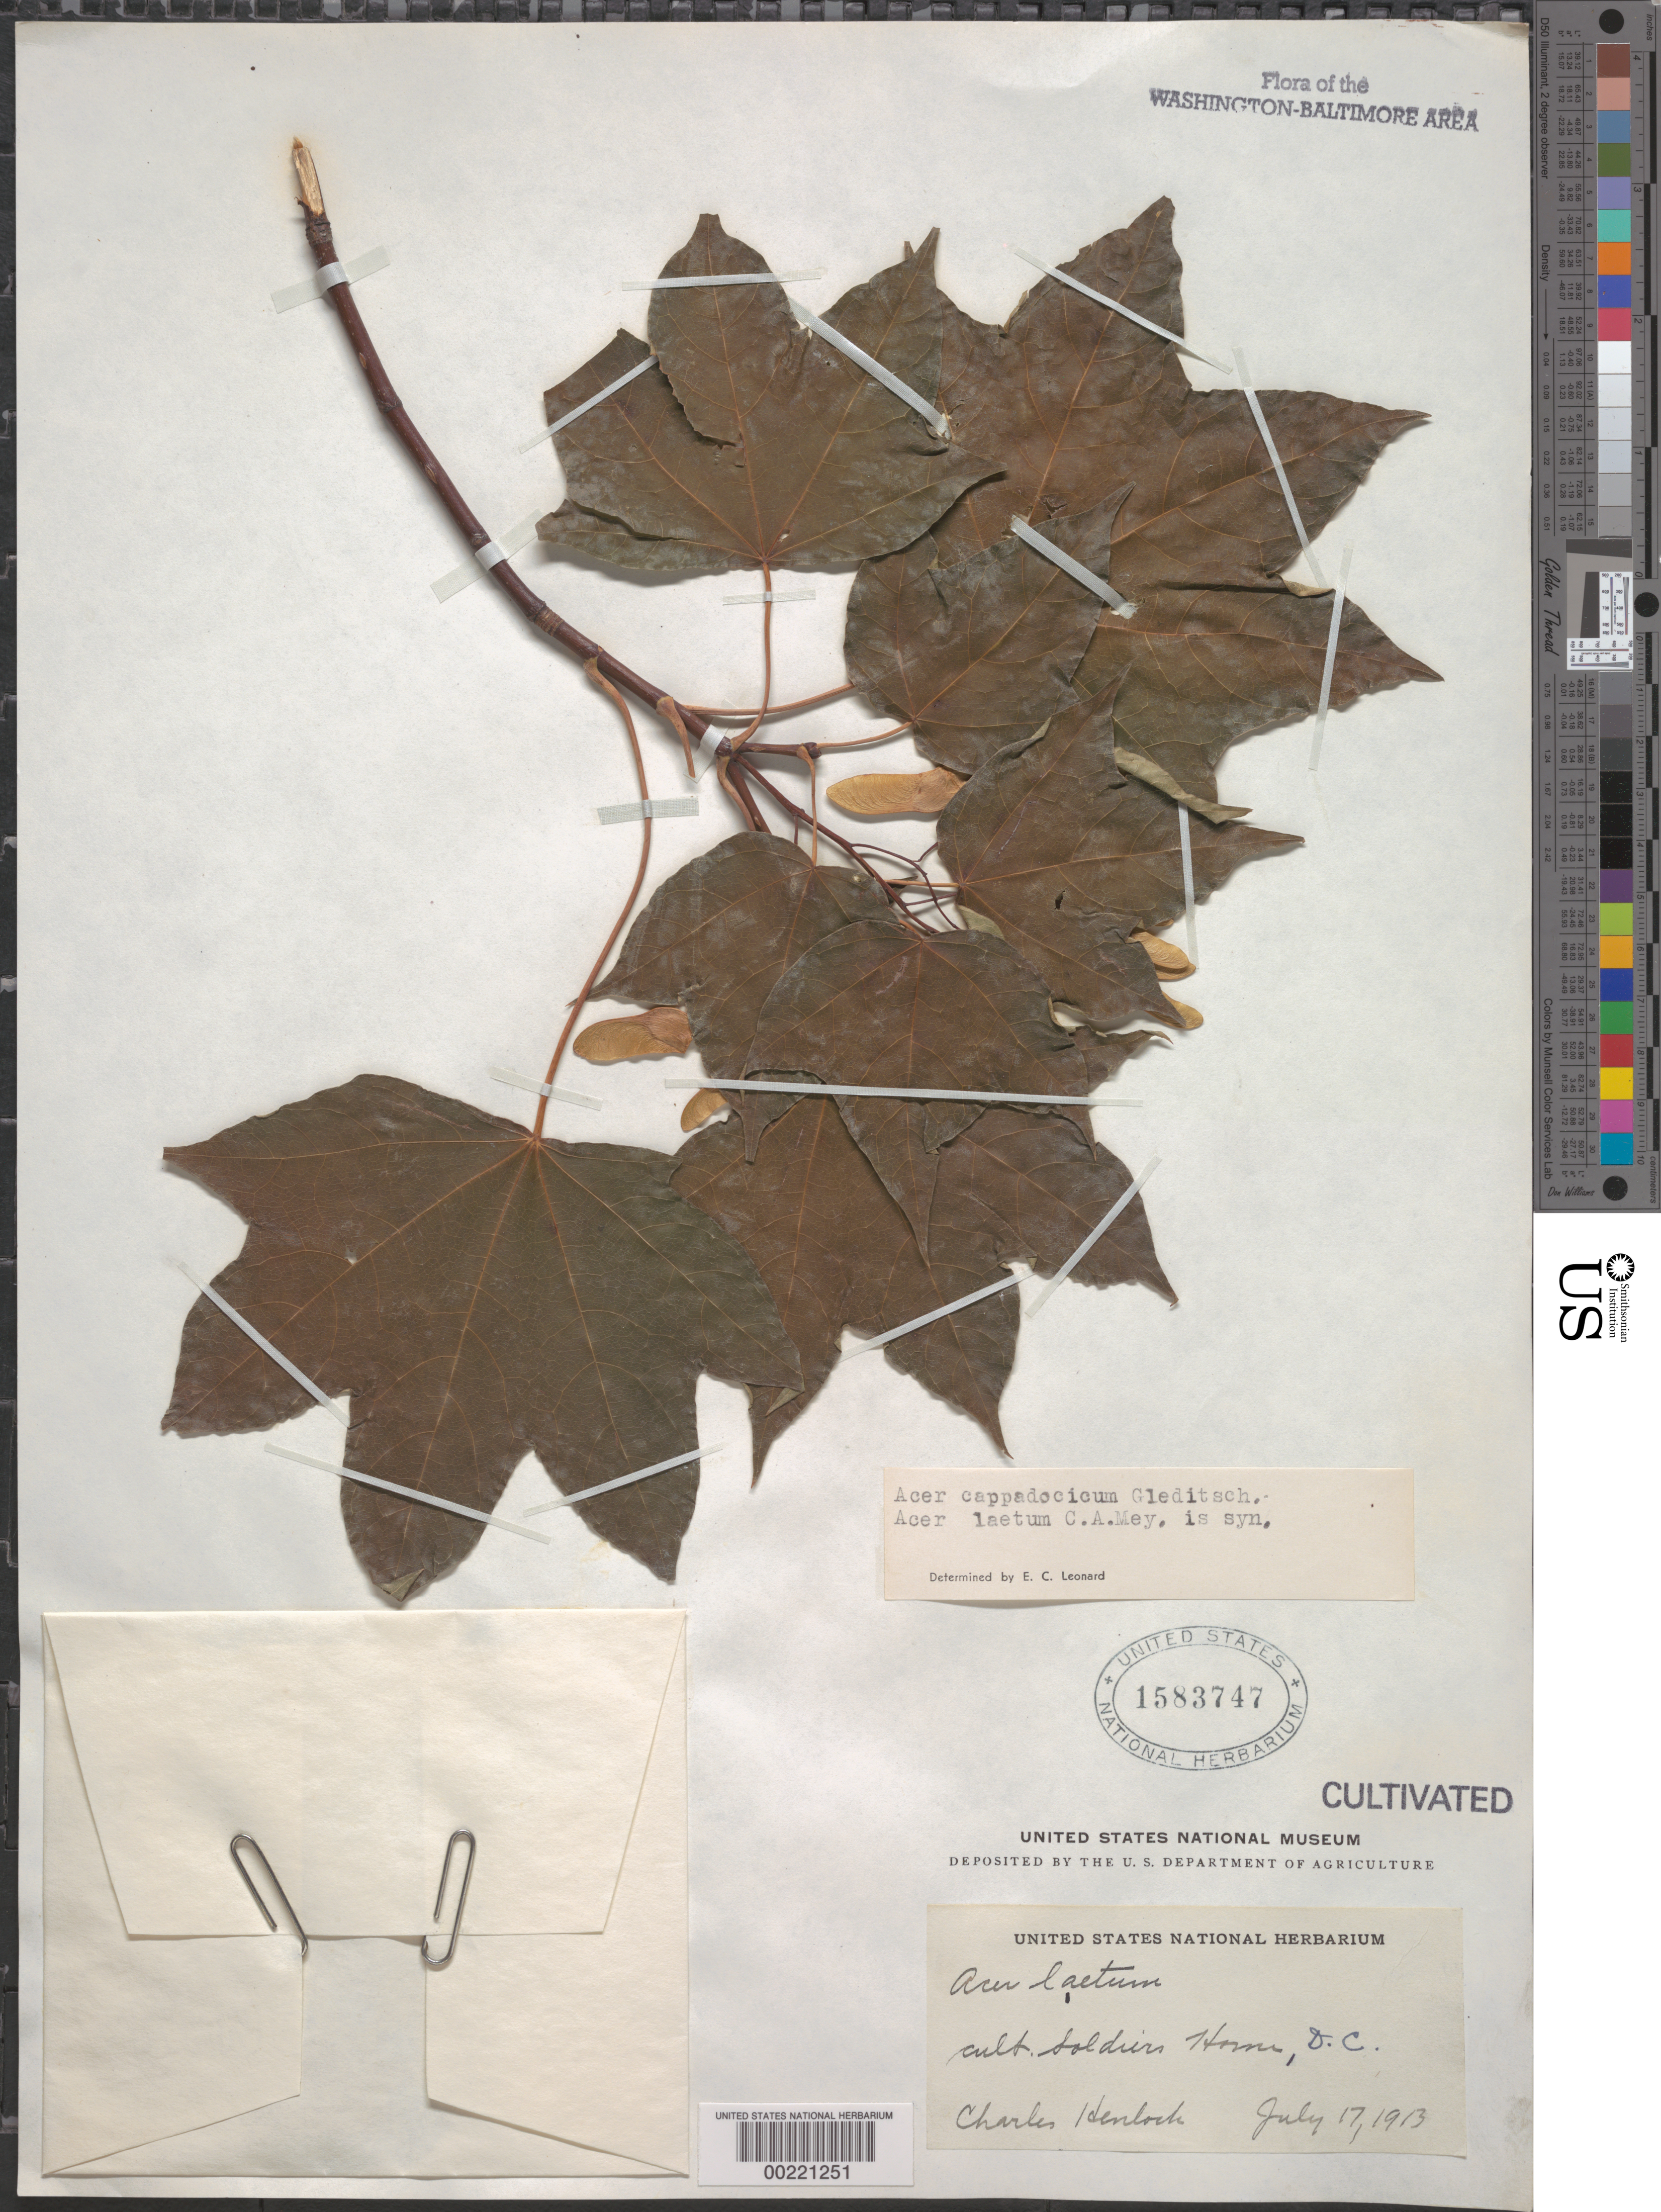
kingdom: Plantae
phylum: Tracheophyta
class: Magnoliopsida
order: Sapindales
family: Sapindaceae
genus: Acer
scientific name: Acer cappadocicum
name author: Gled.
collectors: C. Henlock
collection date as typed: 17 Jul 1913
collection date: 1913-07-17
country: United States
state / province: District of Columbia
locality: Soldier's Home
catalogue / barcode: US 1583747